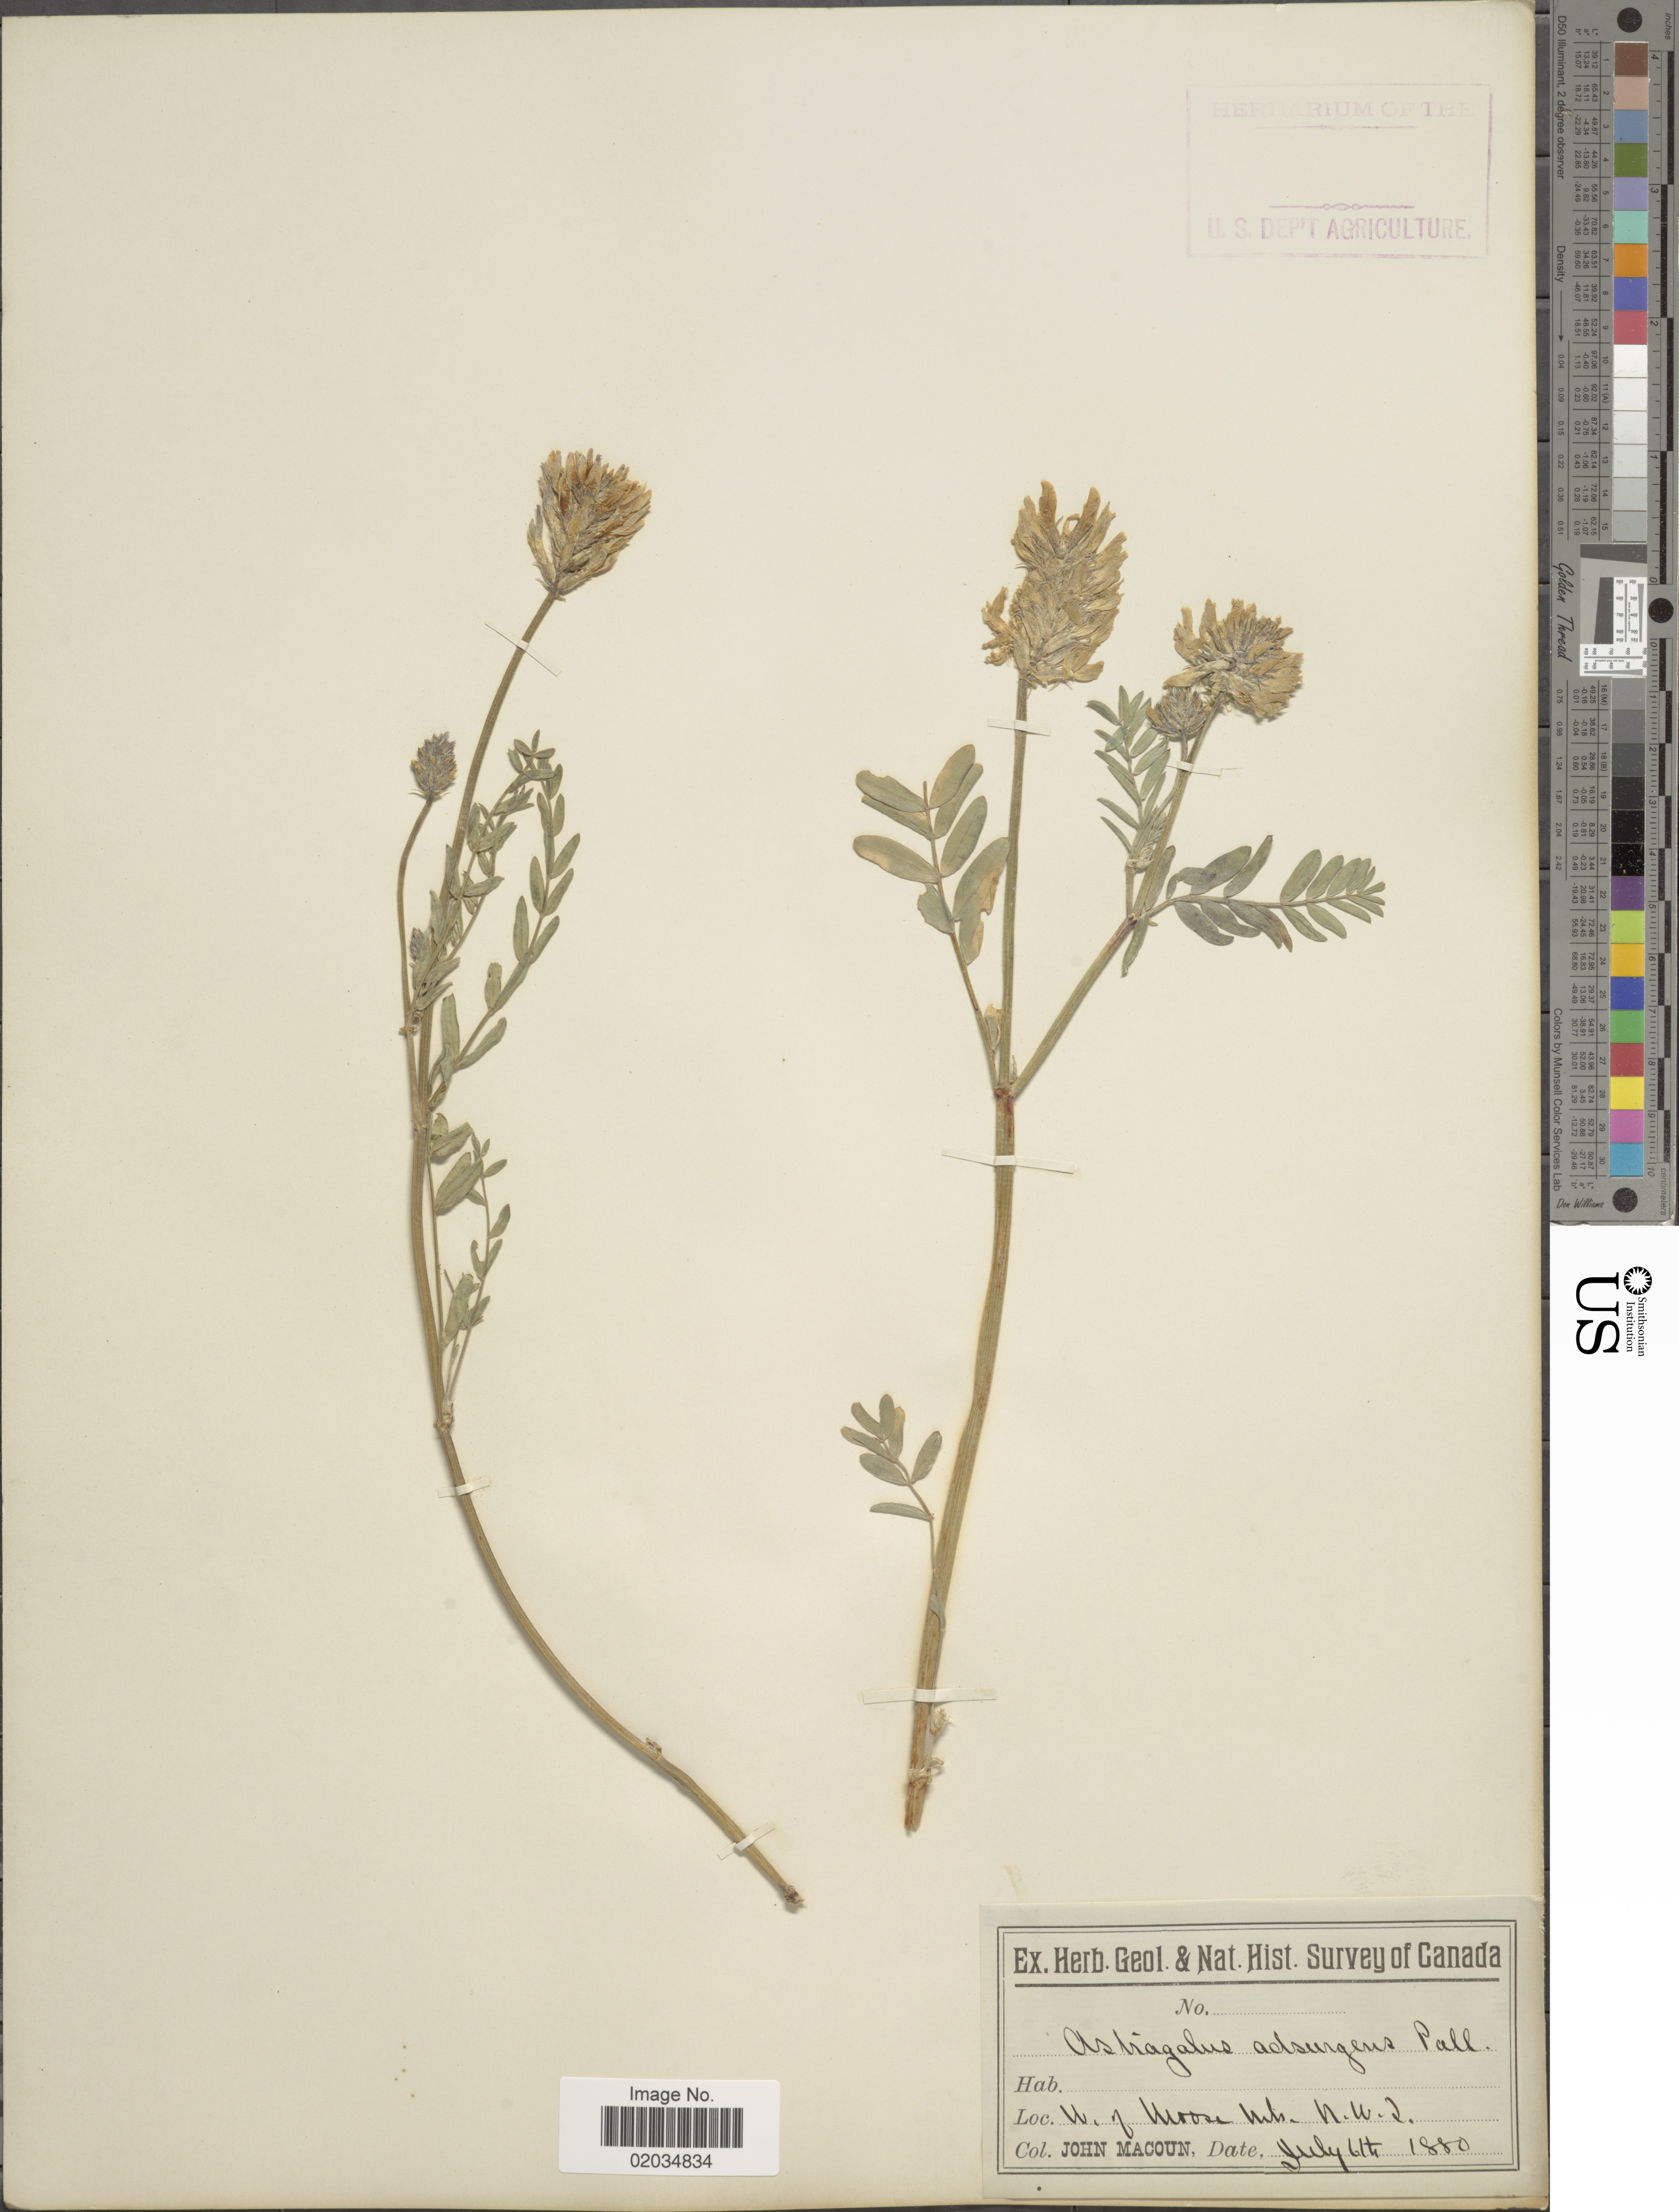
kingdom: Plantae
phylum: Tracheophyta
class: Magnoliopsida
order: Fabales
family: Fabaceae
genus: Astragalus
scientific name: Astragalus striatus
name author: Nutt.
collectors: J. Macoun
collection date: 1880-07-06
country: Canada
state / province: Northwest Territories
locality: W. of Moose Mts.